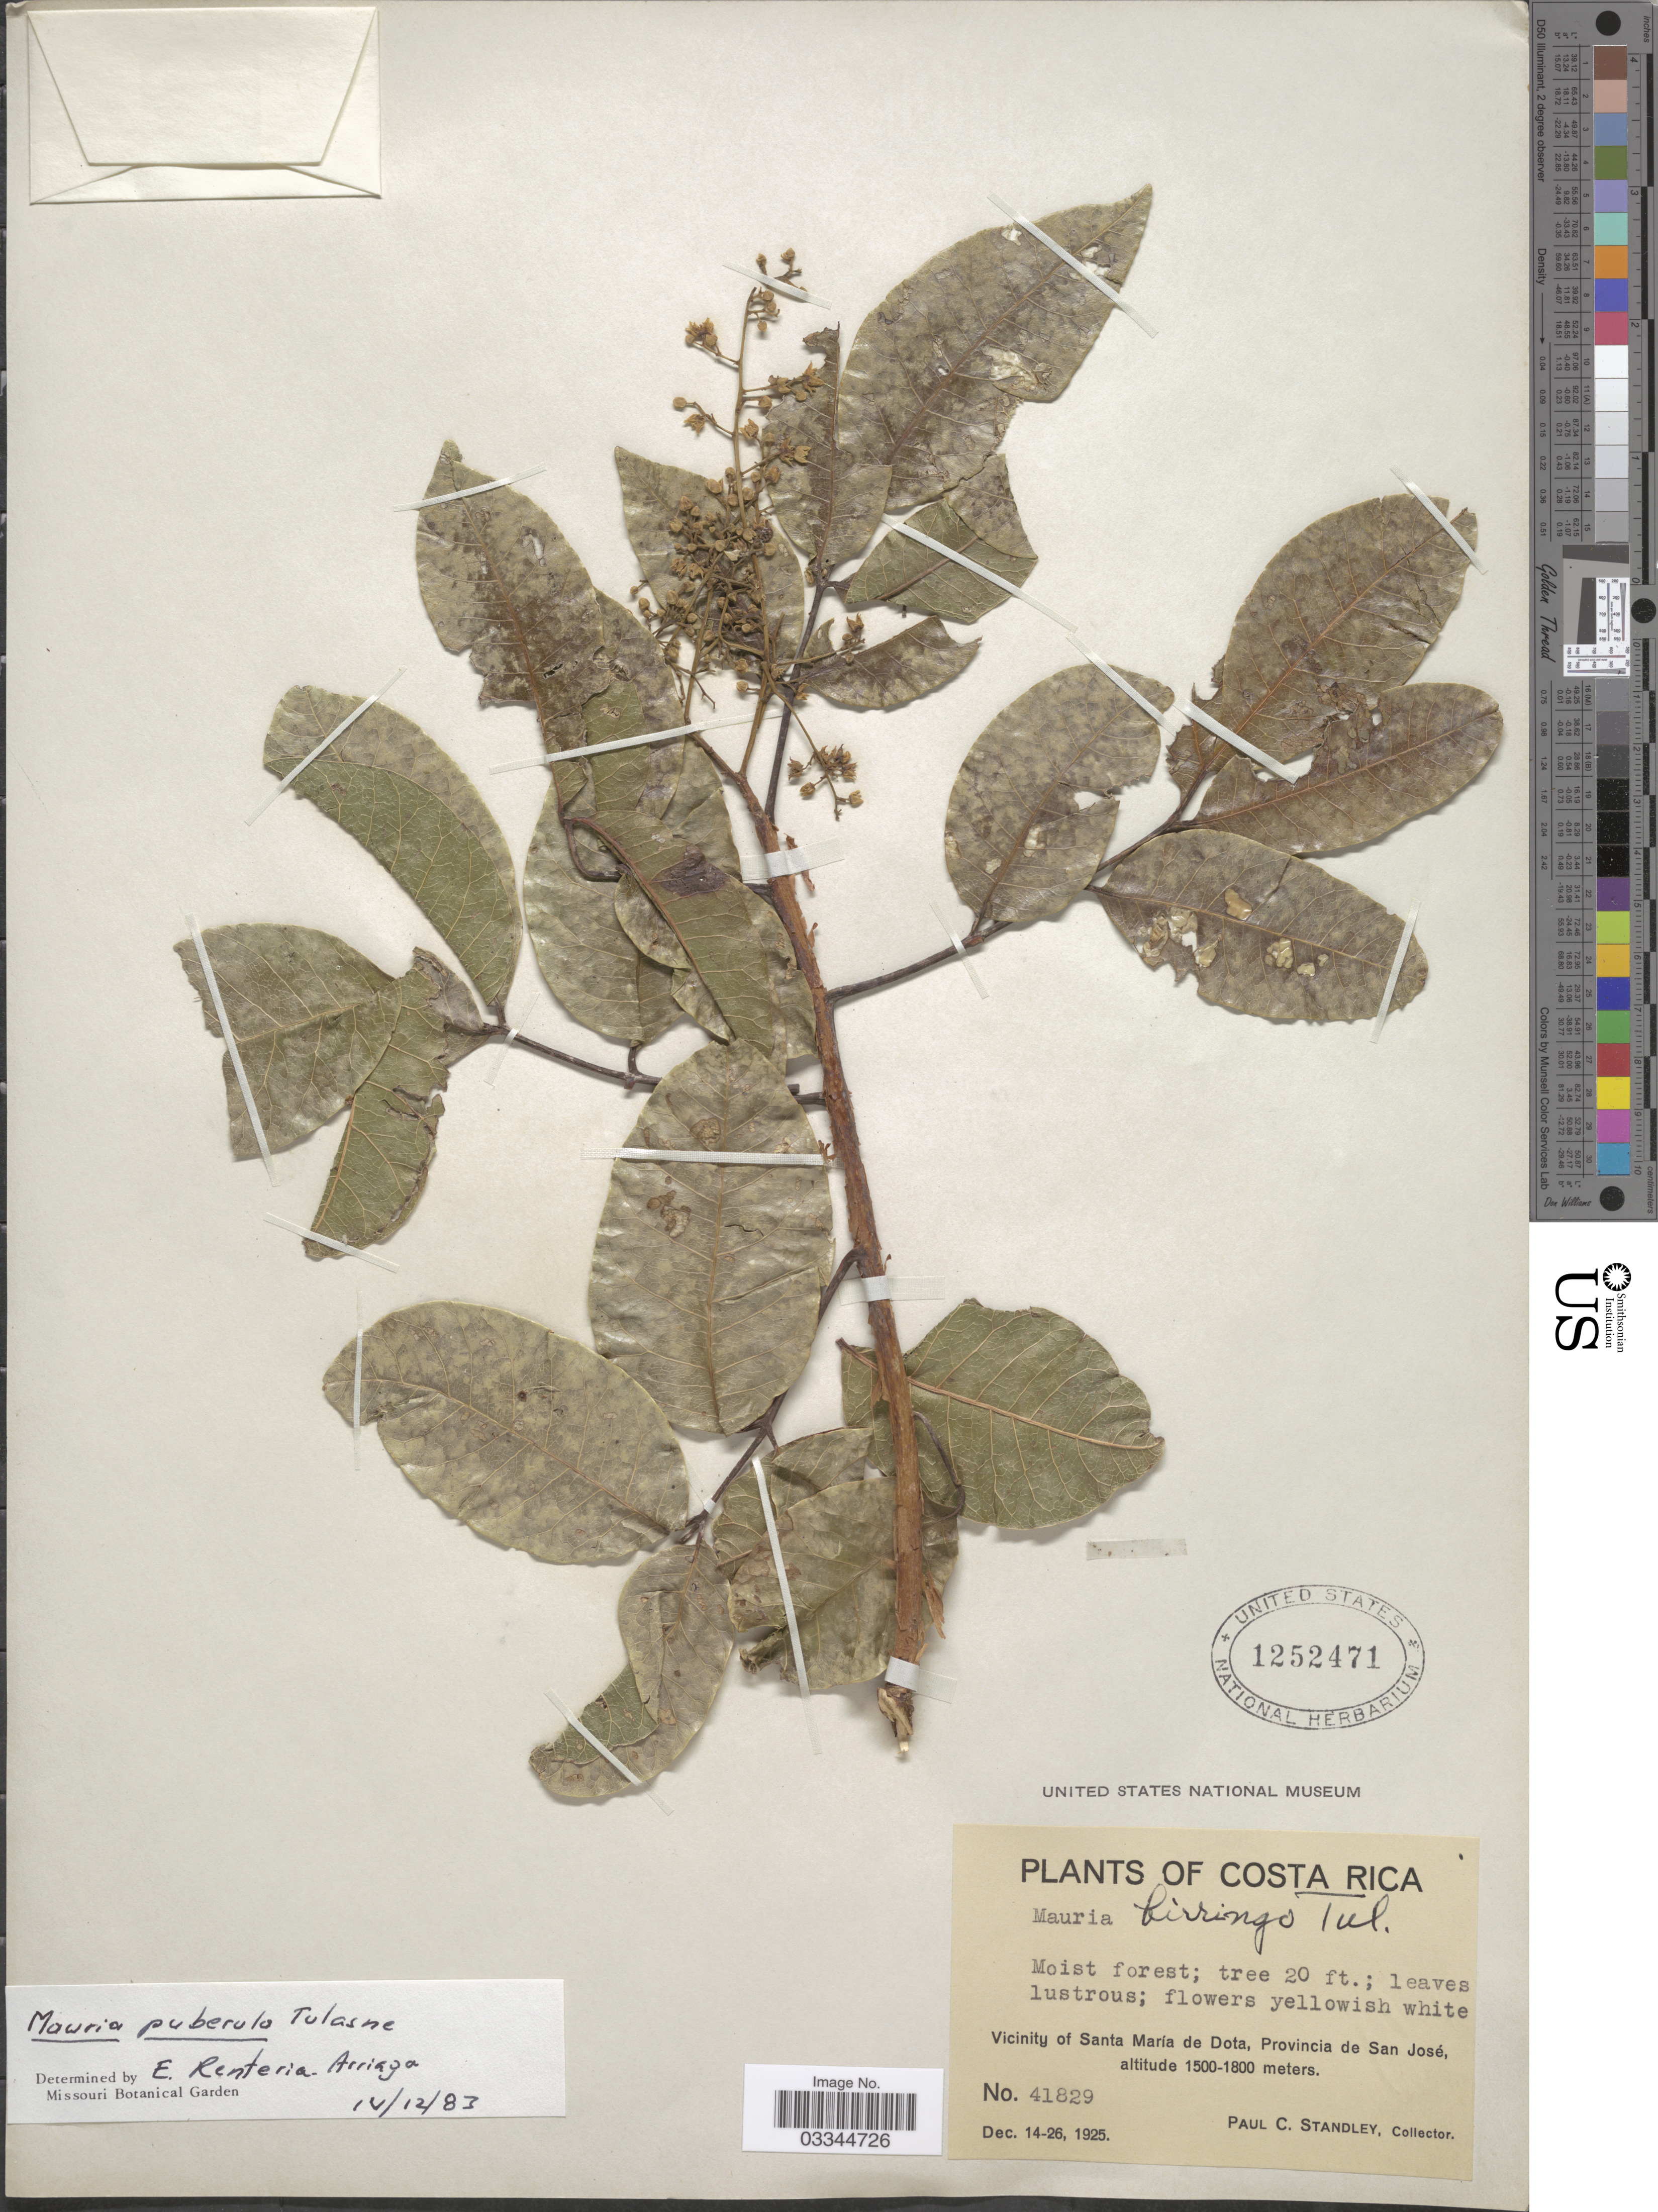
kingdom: Plantae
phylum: Tracheophyta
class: Magnoliopsida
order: Sapindales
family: Anacardiaceae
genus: Mauria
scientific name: Mauria puberula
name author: Tul.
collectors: P. C. Standley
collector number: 41829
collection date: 1925-12-14/1925-12-26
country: Costa Rica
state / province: San José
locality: Vicinity of Santa María de Dota.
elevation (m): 1500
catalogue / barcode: US 1252471